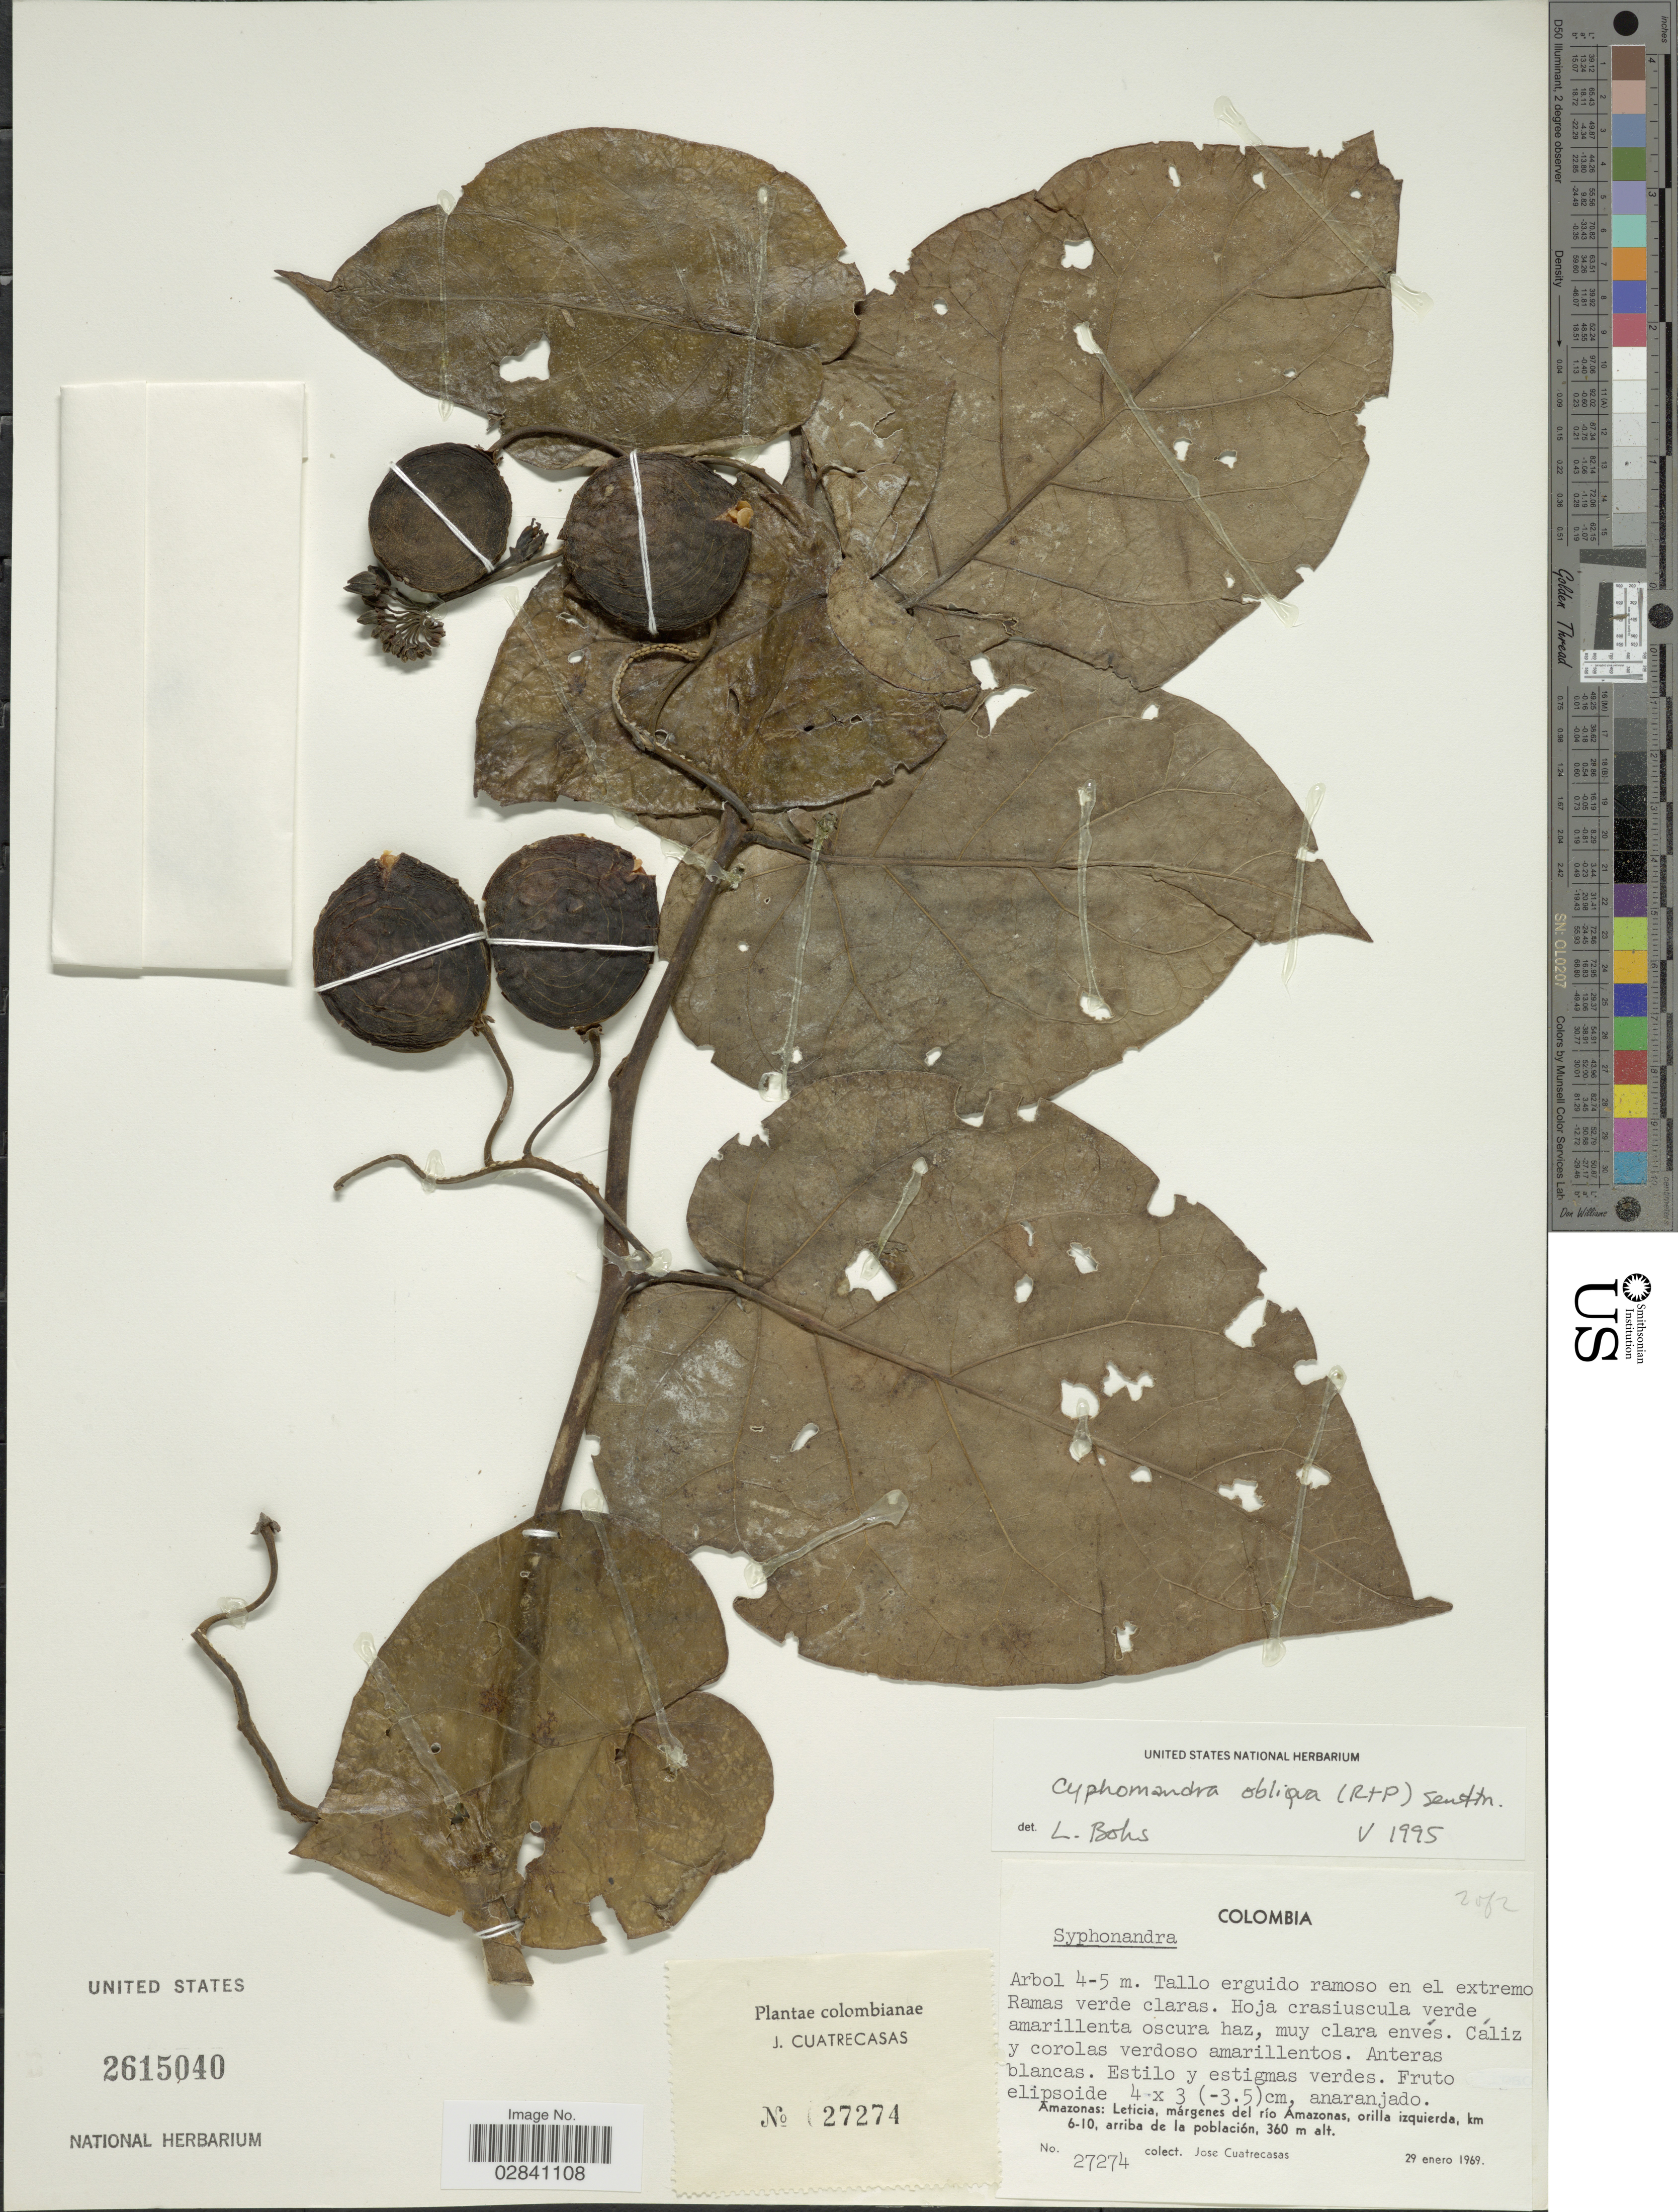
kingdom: Plantae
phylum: Tracheophyta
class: Magnoliopsida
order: Solanales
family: Solanaceae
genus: Cyphomandra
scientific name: Cyphomandra obliqua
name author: (Ruiz & Pav.) Sendtn.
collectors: J. Cuatrecasas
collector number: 27274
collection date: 1969-01-29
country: Colombia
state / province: Amazônas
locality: Leticia, márgenes del río Amazonas, orilla izquierda, km 6-10, arriba de la población.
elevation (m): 360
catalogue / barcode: US 2615040